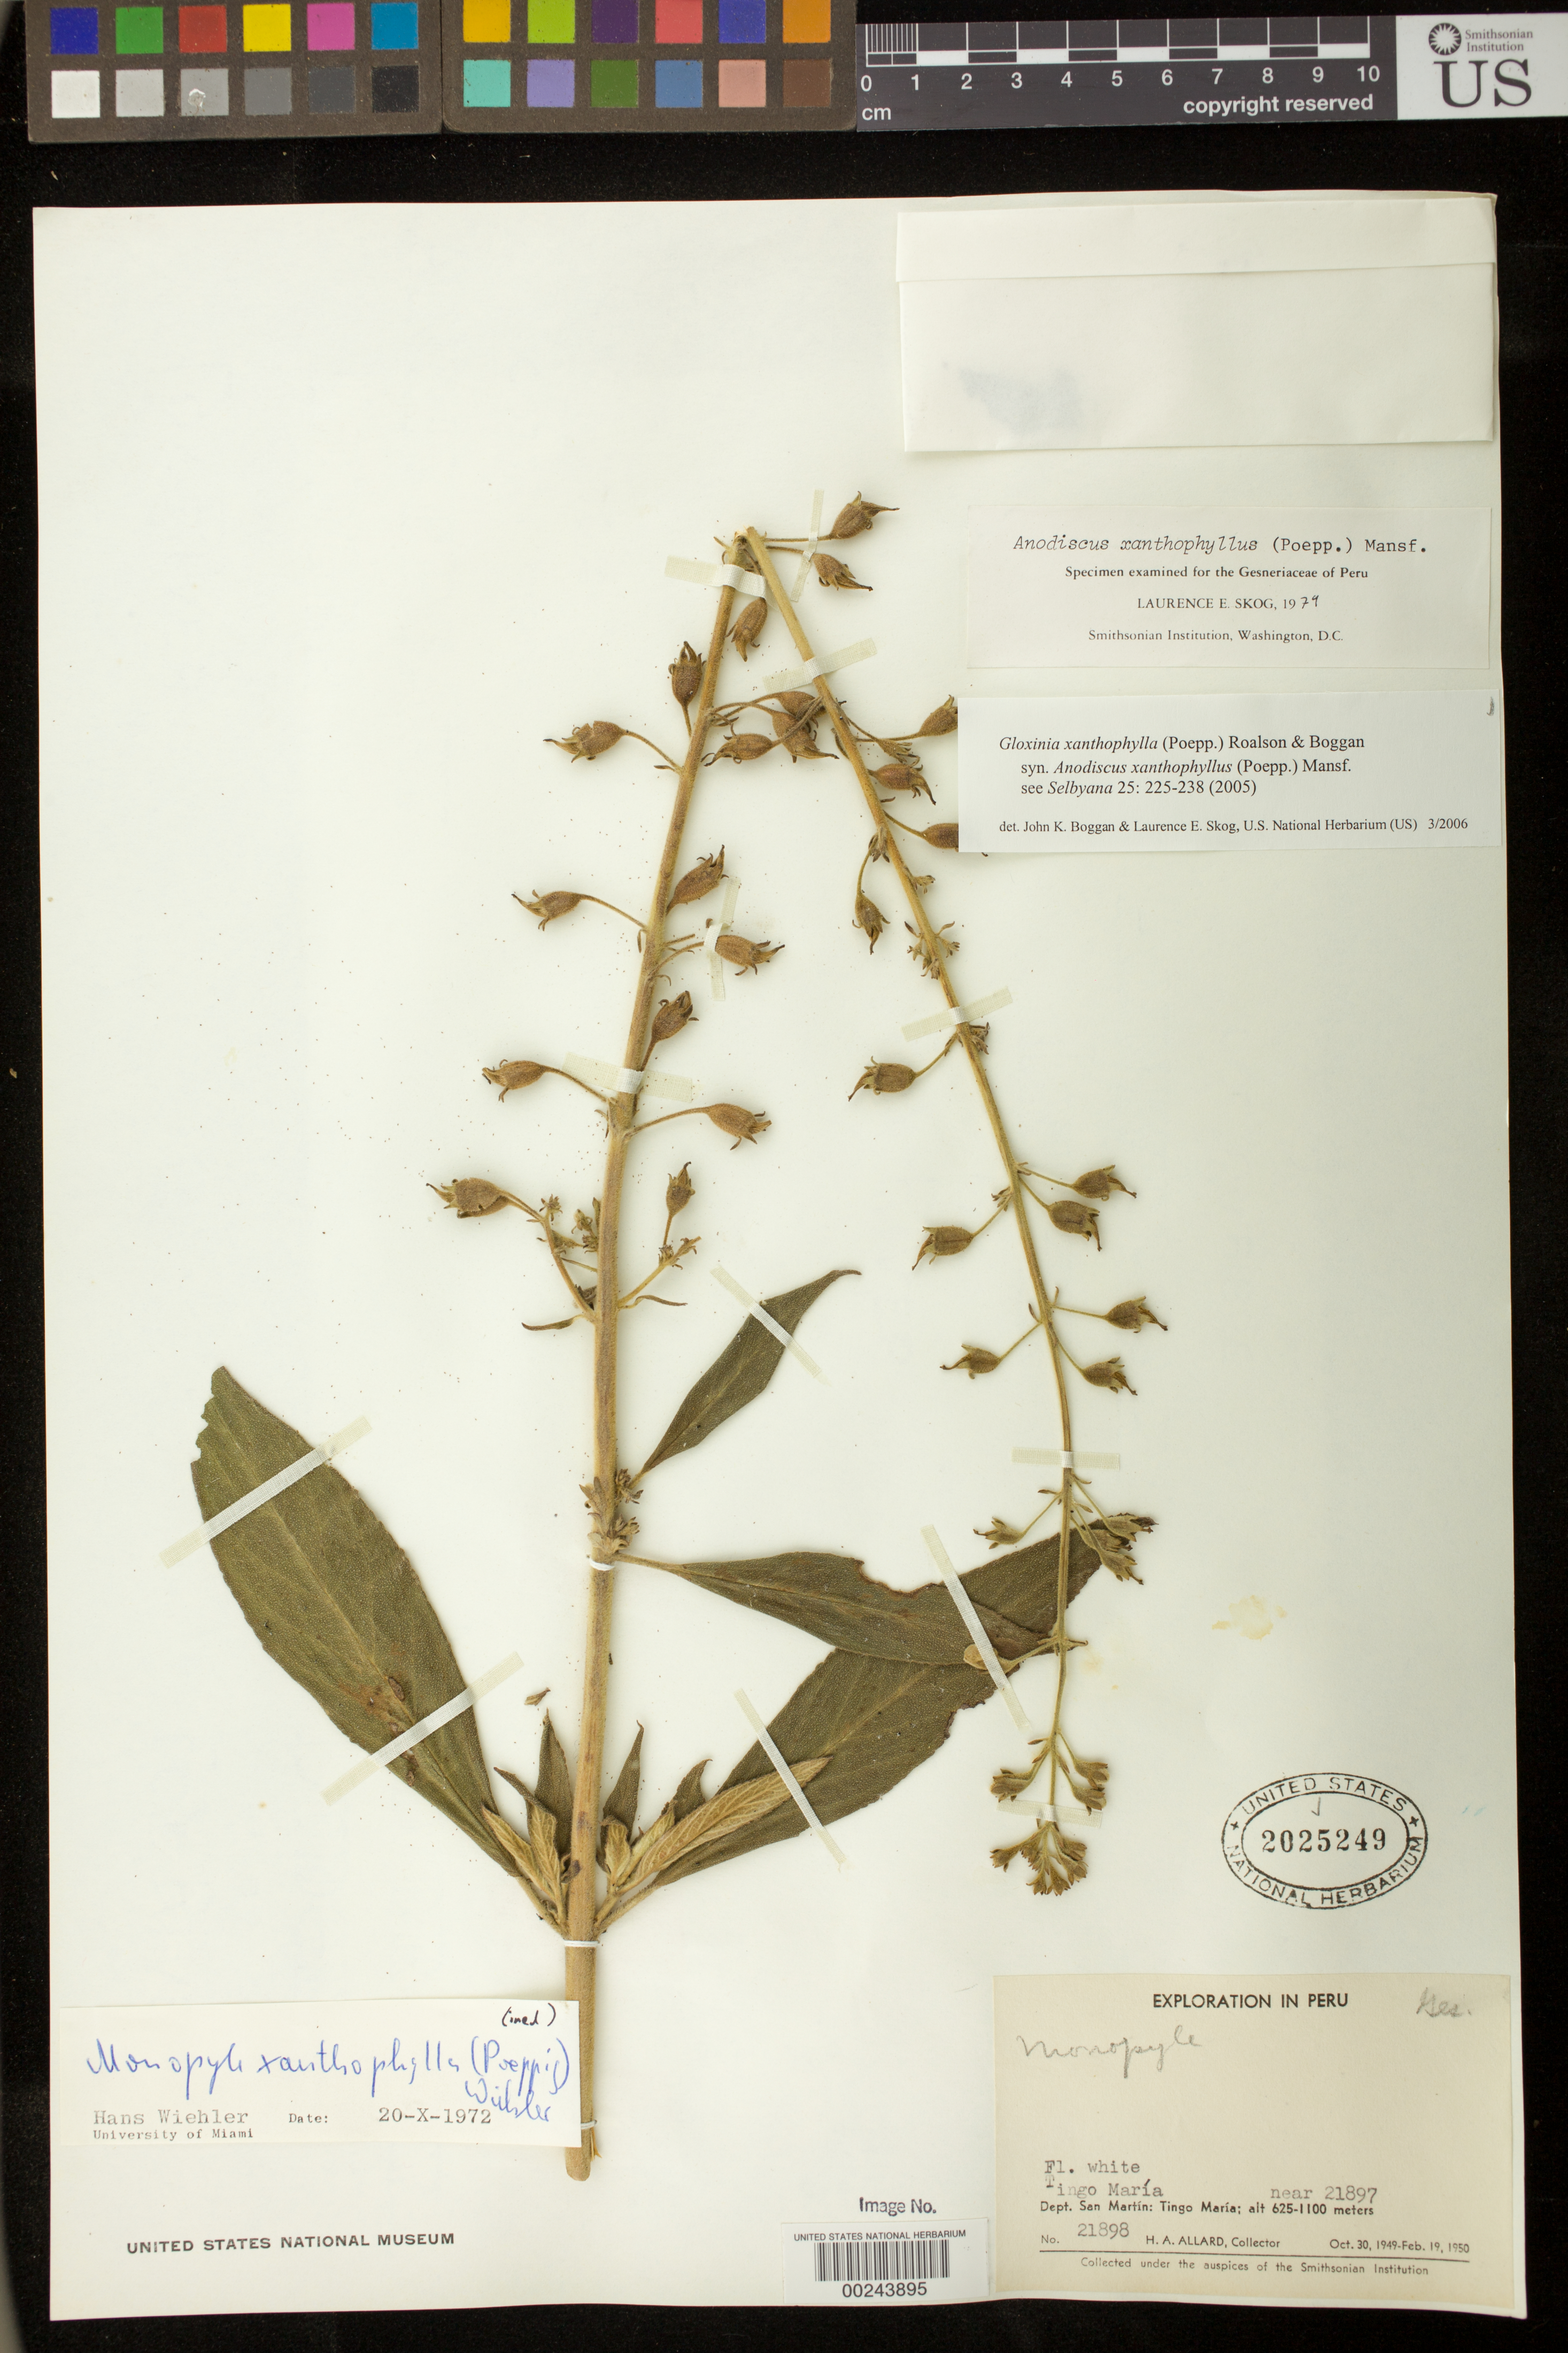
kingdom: Plantae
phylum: Tracheophyta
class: Magnoliopsida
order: Lamiales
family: Gesneriaceae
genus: Gloxinia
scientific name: Gloxinia xanthophylla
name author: (Poepp.) Roalson & Boggan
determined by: Boggan, J. K.; Skog, L. E.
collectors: H. A. Allard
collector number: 21898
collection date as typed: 1949-50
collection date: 1949/1950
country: Peru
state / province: Huánuco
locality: Tingo Maria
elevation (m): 625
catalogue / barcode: US 2025249